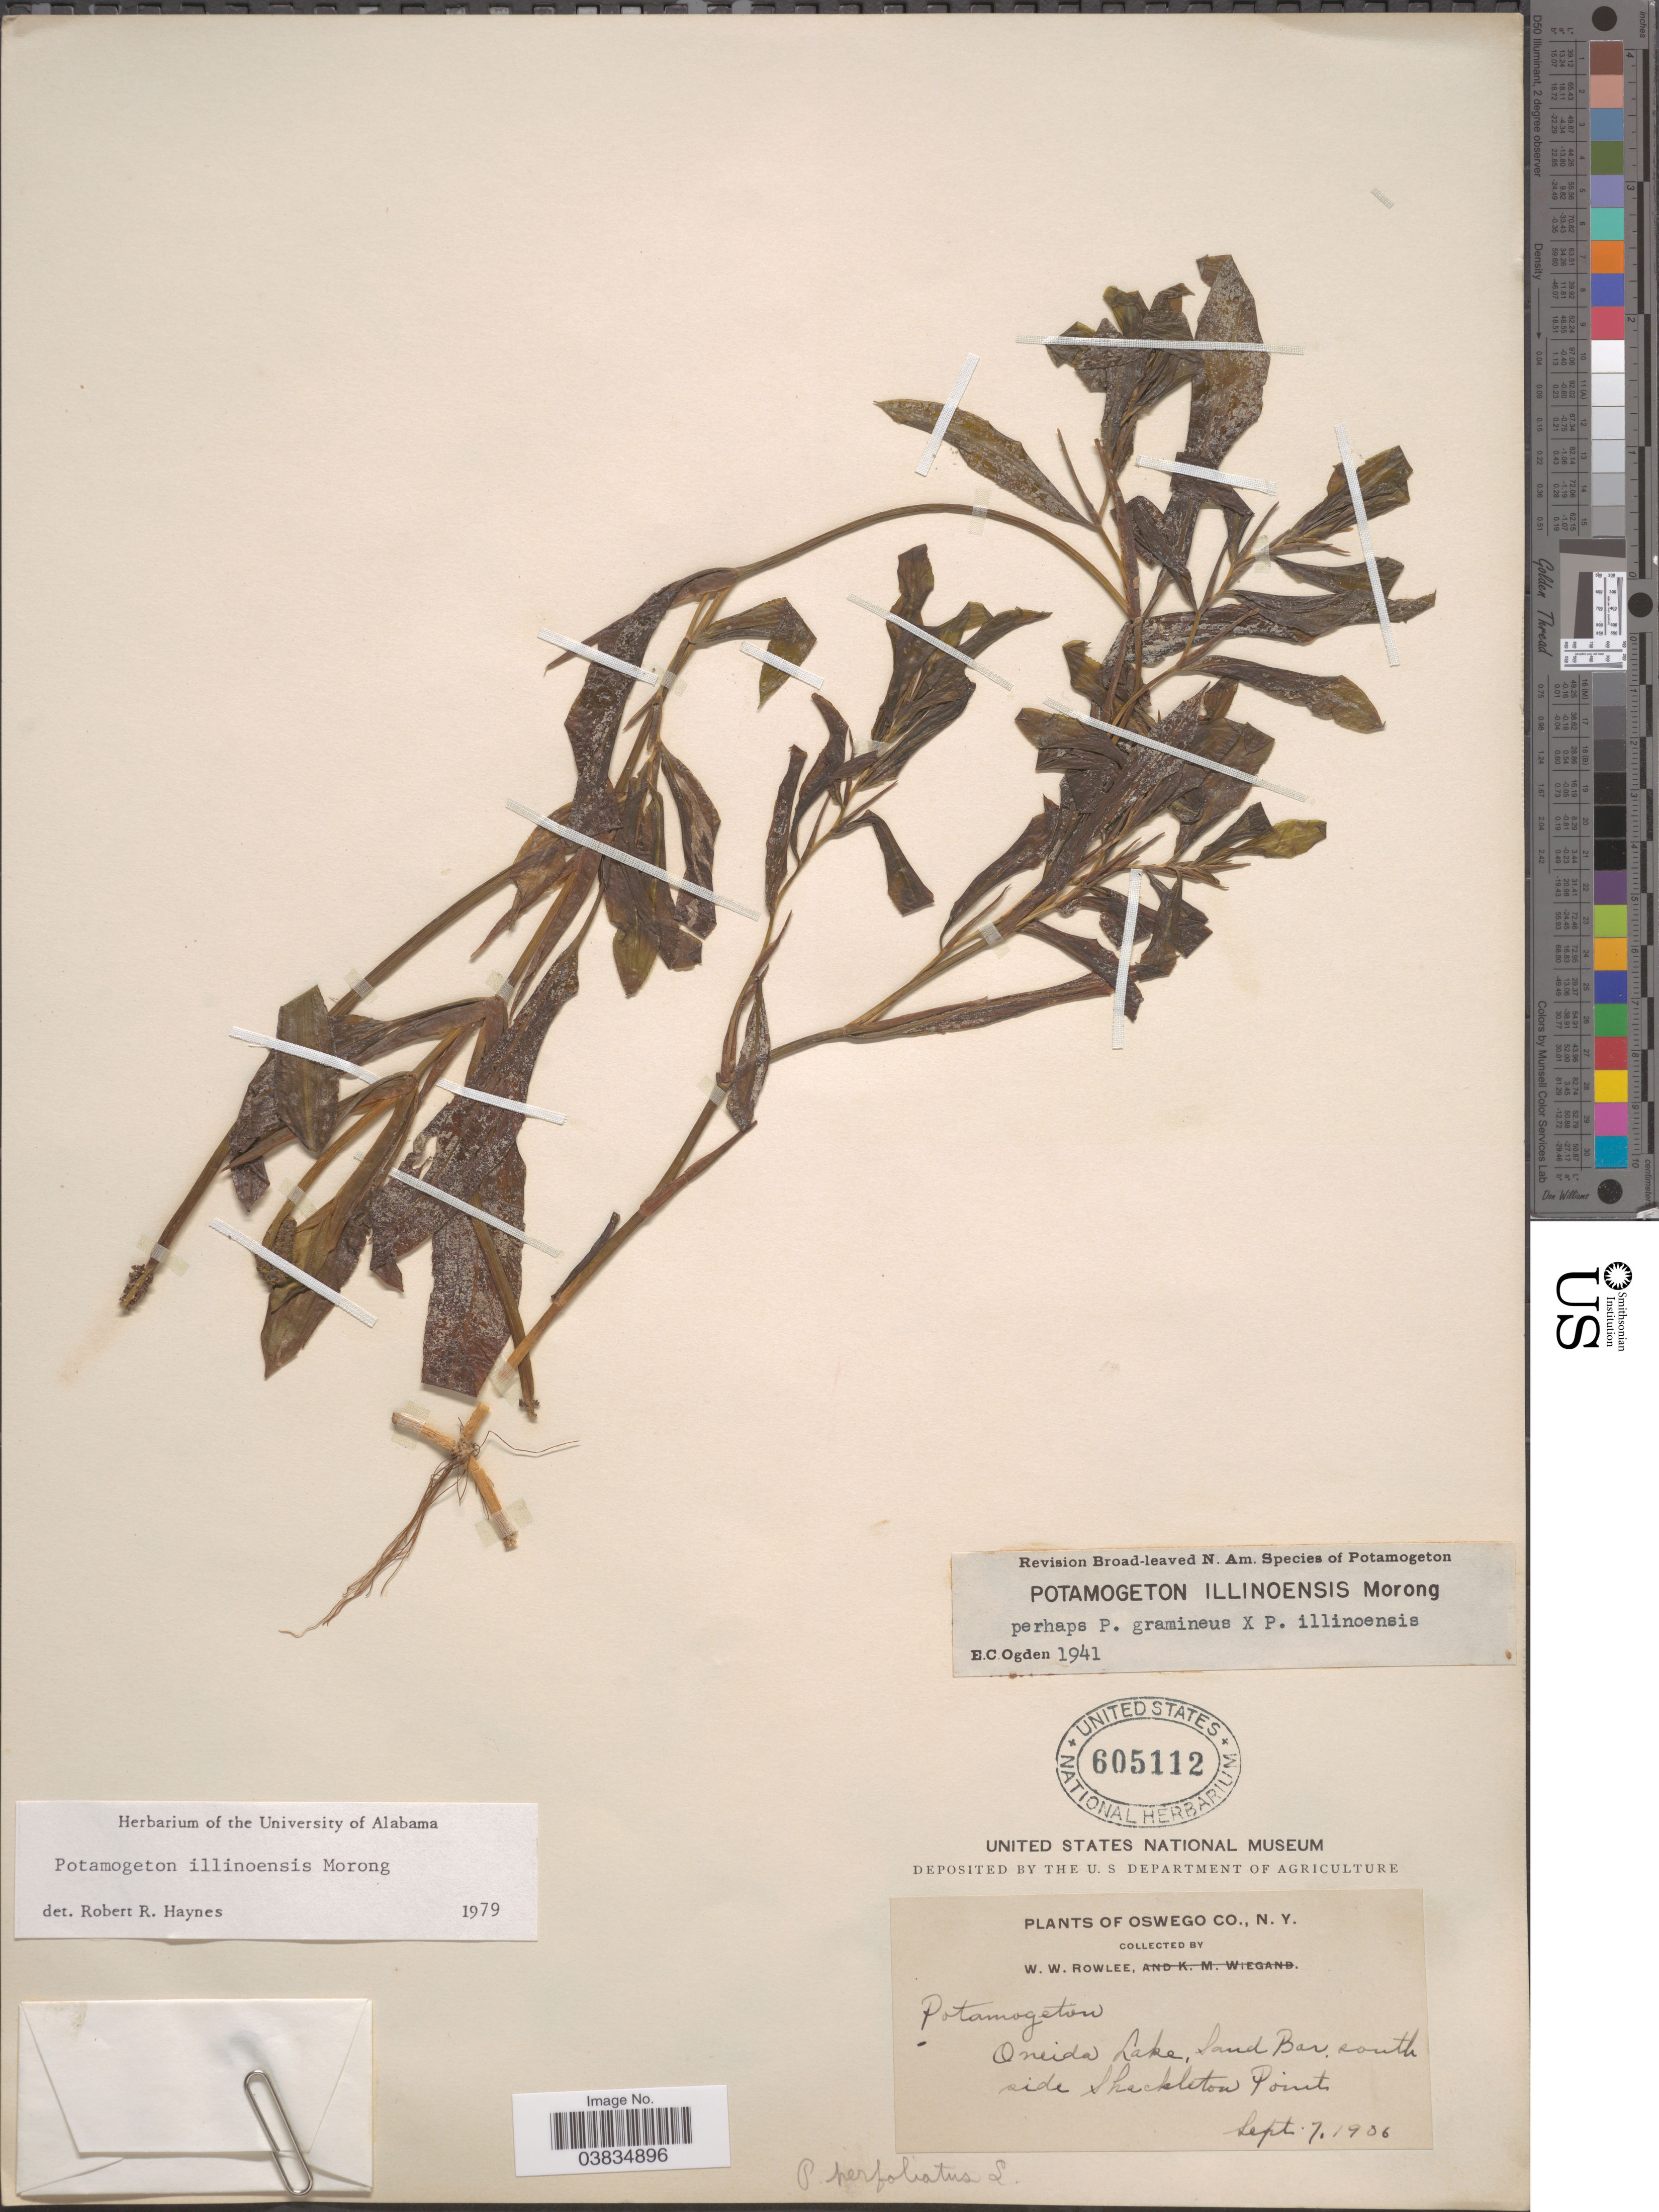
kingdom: Plantae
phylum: Tracheophyta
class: Liliopsida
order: Alismatales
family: Potamogetonaceae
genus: Potamogeton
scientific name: Potamogeton illinoensis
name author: Morong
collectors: W. W. Rowlee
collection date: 1906-09-07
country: United States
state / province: New York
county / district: Oneida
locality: Oswego Co. Oneida Lake, Sand Bar, south side Shackleton Point.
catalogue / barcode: US 605112